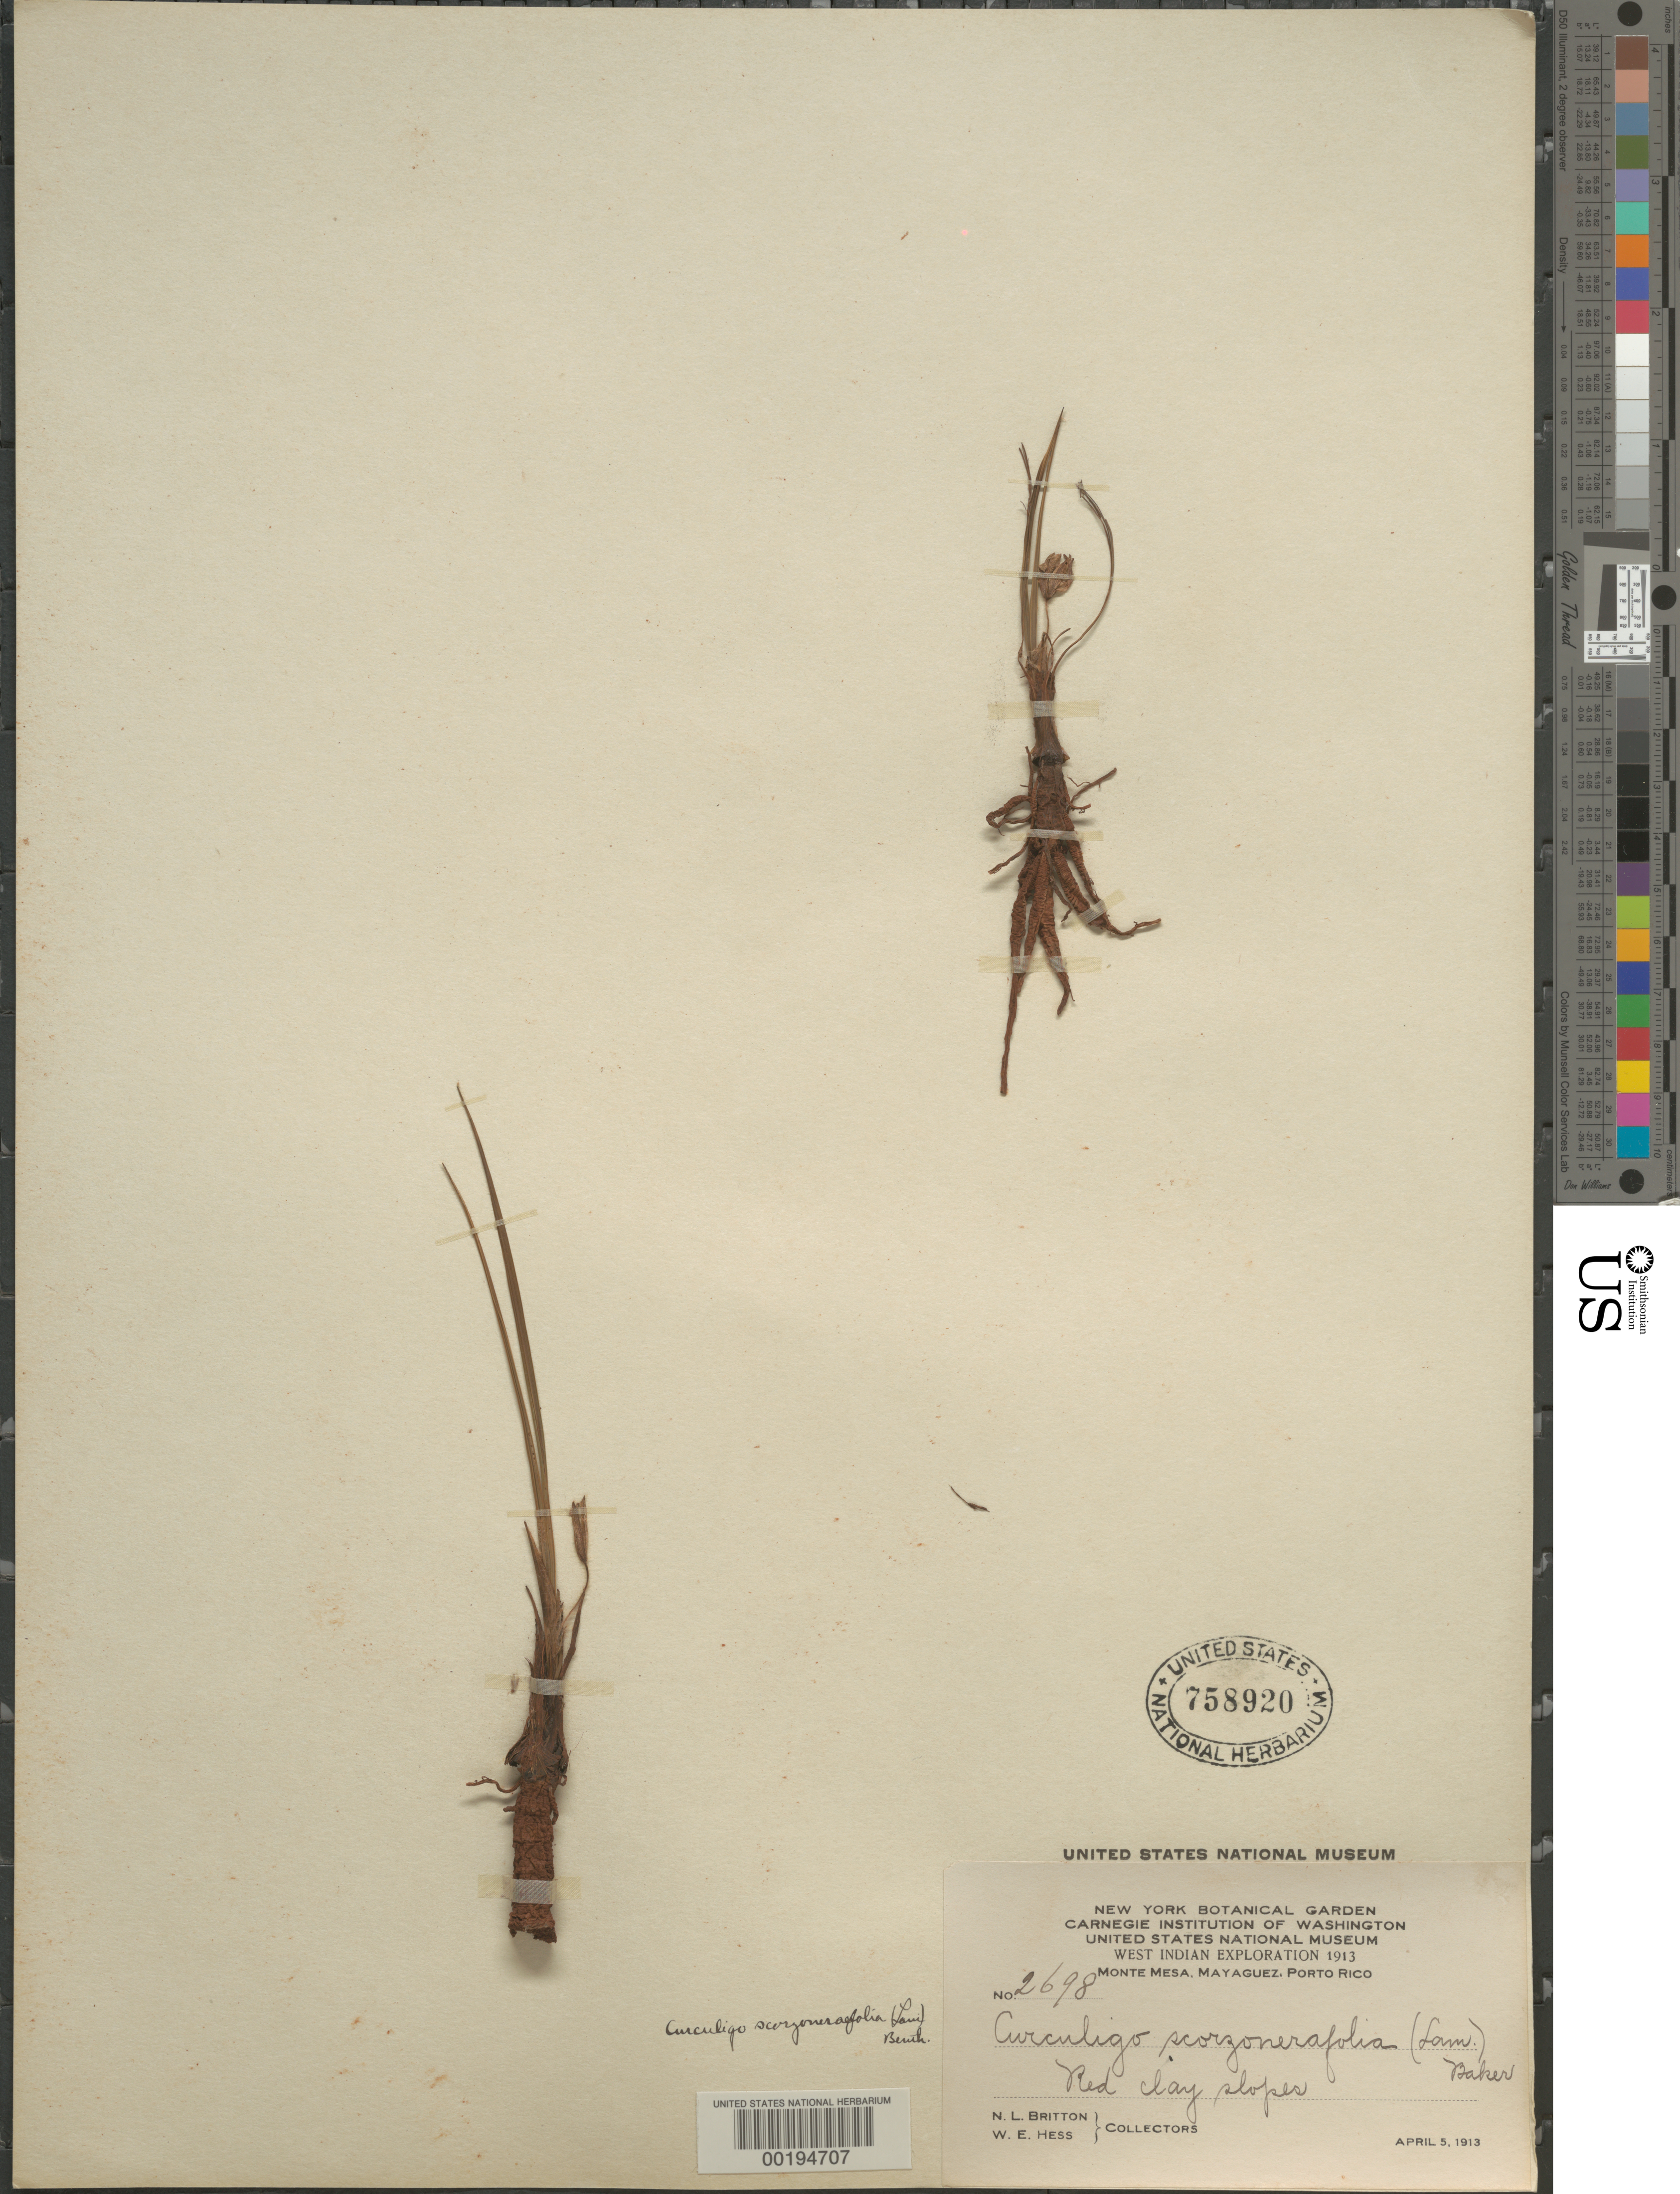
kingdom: Plantae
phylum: Tracheophyta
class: Liliopsida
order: Asparagales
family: Hypoxidaceae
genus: Curculigo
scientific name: Curculigo scorzonerifolia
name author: (Lam.) Baker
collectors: N. Britton & W. Hess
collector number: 2698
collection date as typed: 05 Apr 1913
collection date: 1913-04-05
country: Puerto Rico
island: Greater Antilles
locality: Monte mesa, mayaguez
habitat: Red clay slopes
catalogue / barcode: US 758920